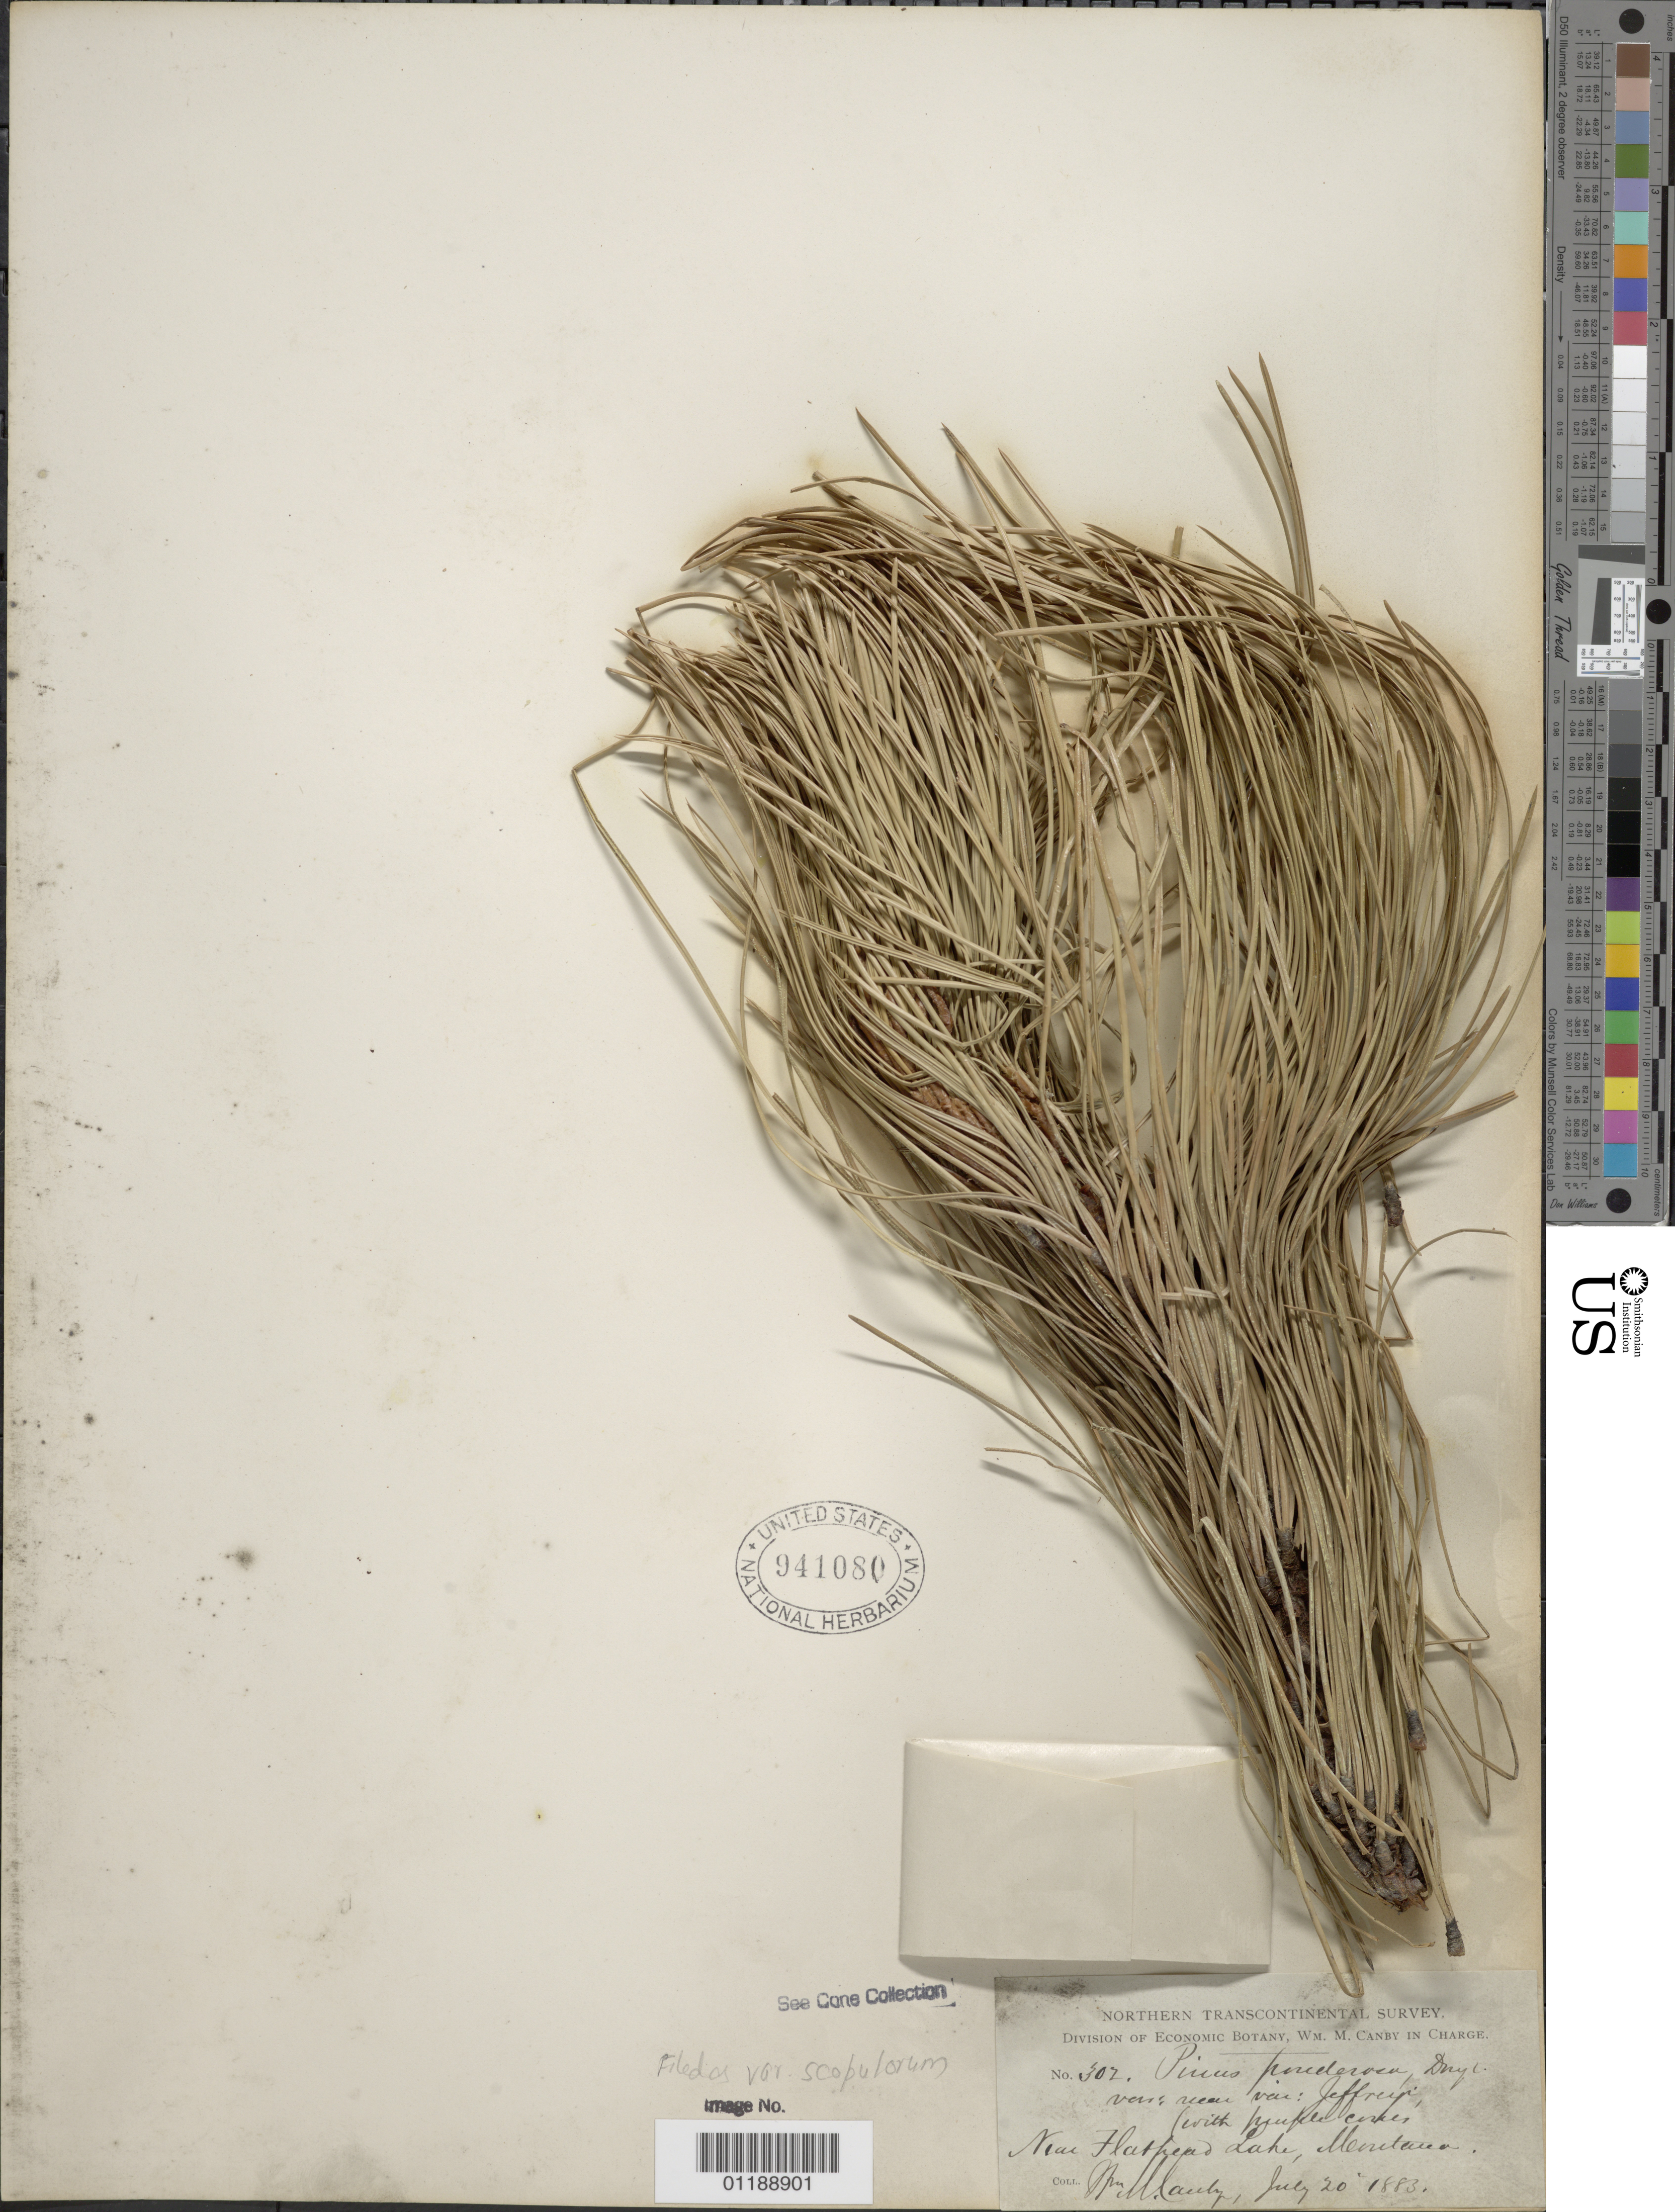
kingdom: Plantae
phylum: Tracheophyta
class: Pinopsida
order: Pinales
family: Pinaceae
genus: Pinus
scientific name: Pinus ponderosa var. scopulorum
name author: Engelm.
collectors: W. M. Canby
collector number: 302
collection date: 1883-07-20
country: United States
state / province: Montana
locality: Near Flathead Lake.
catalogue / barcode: US 941080